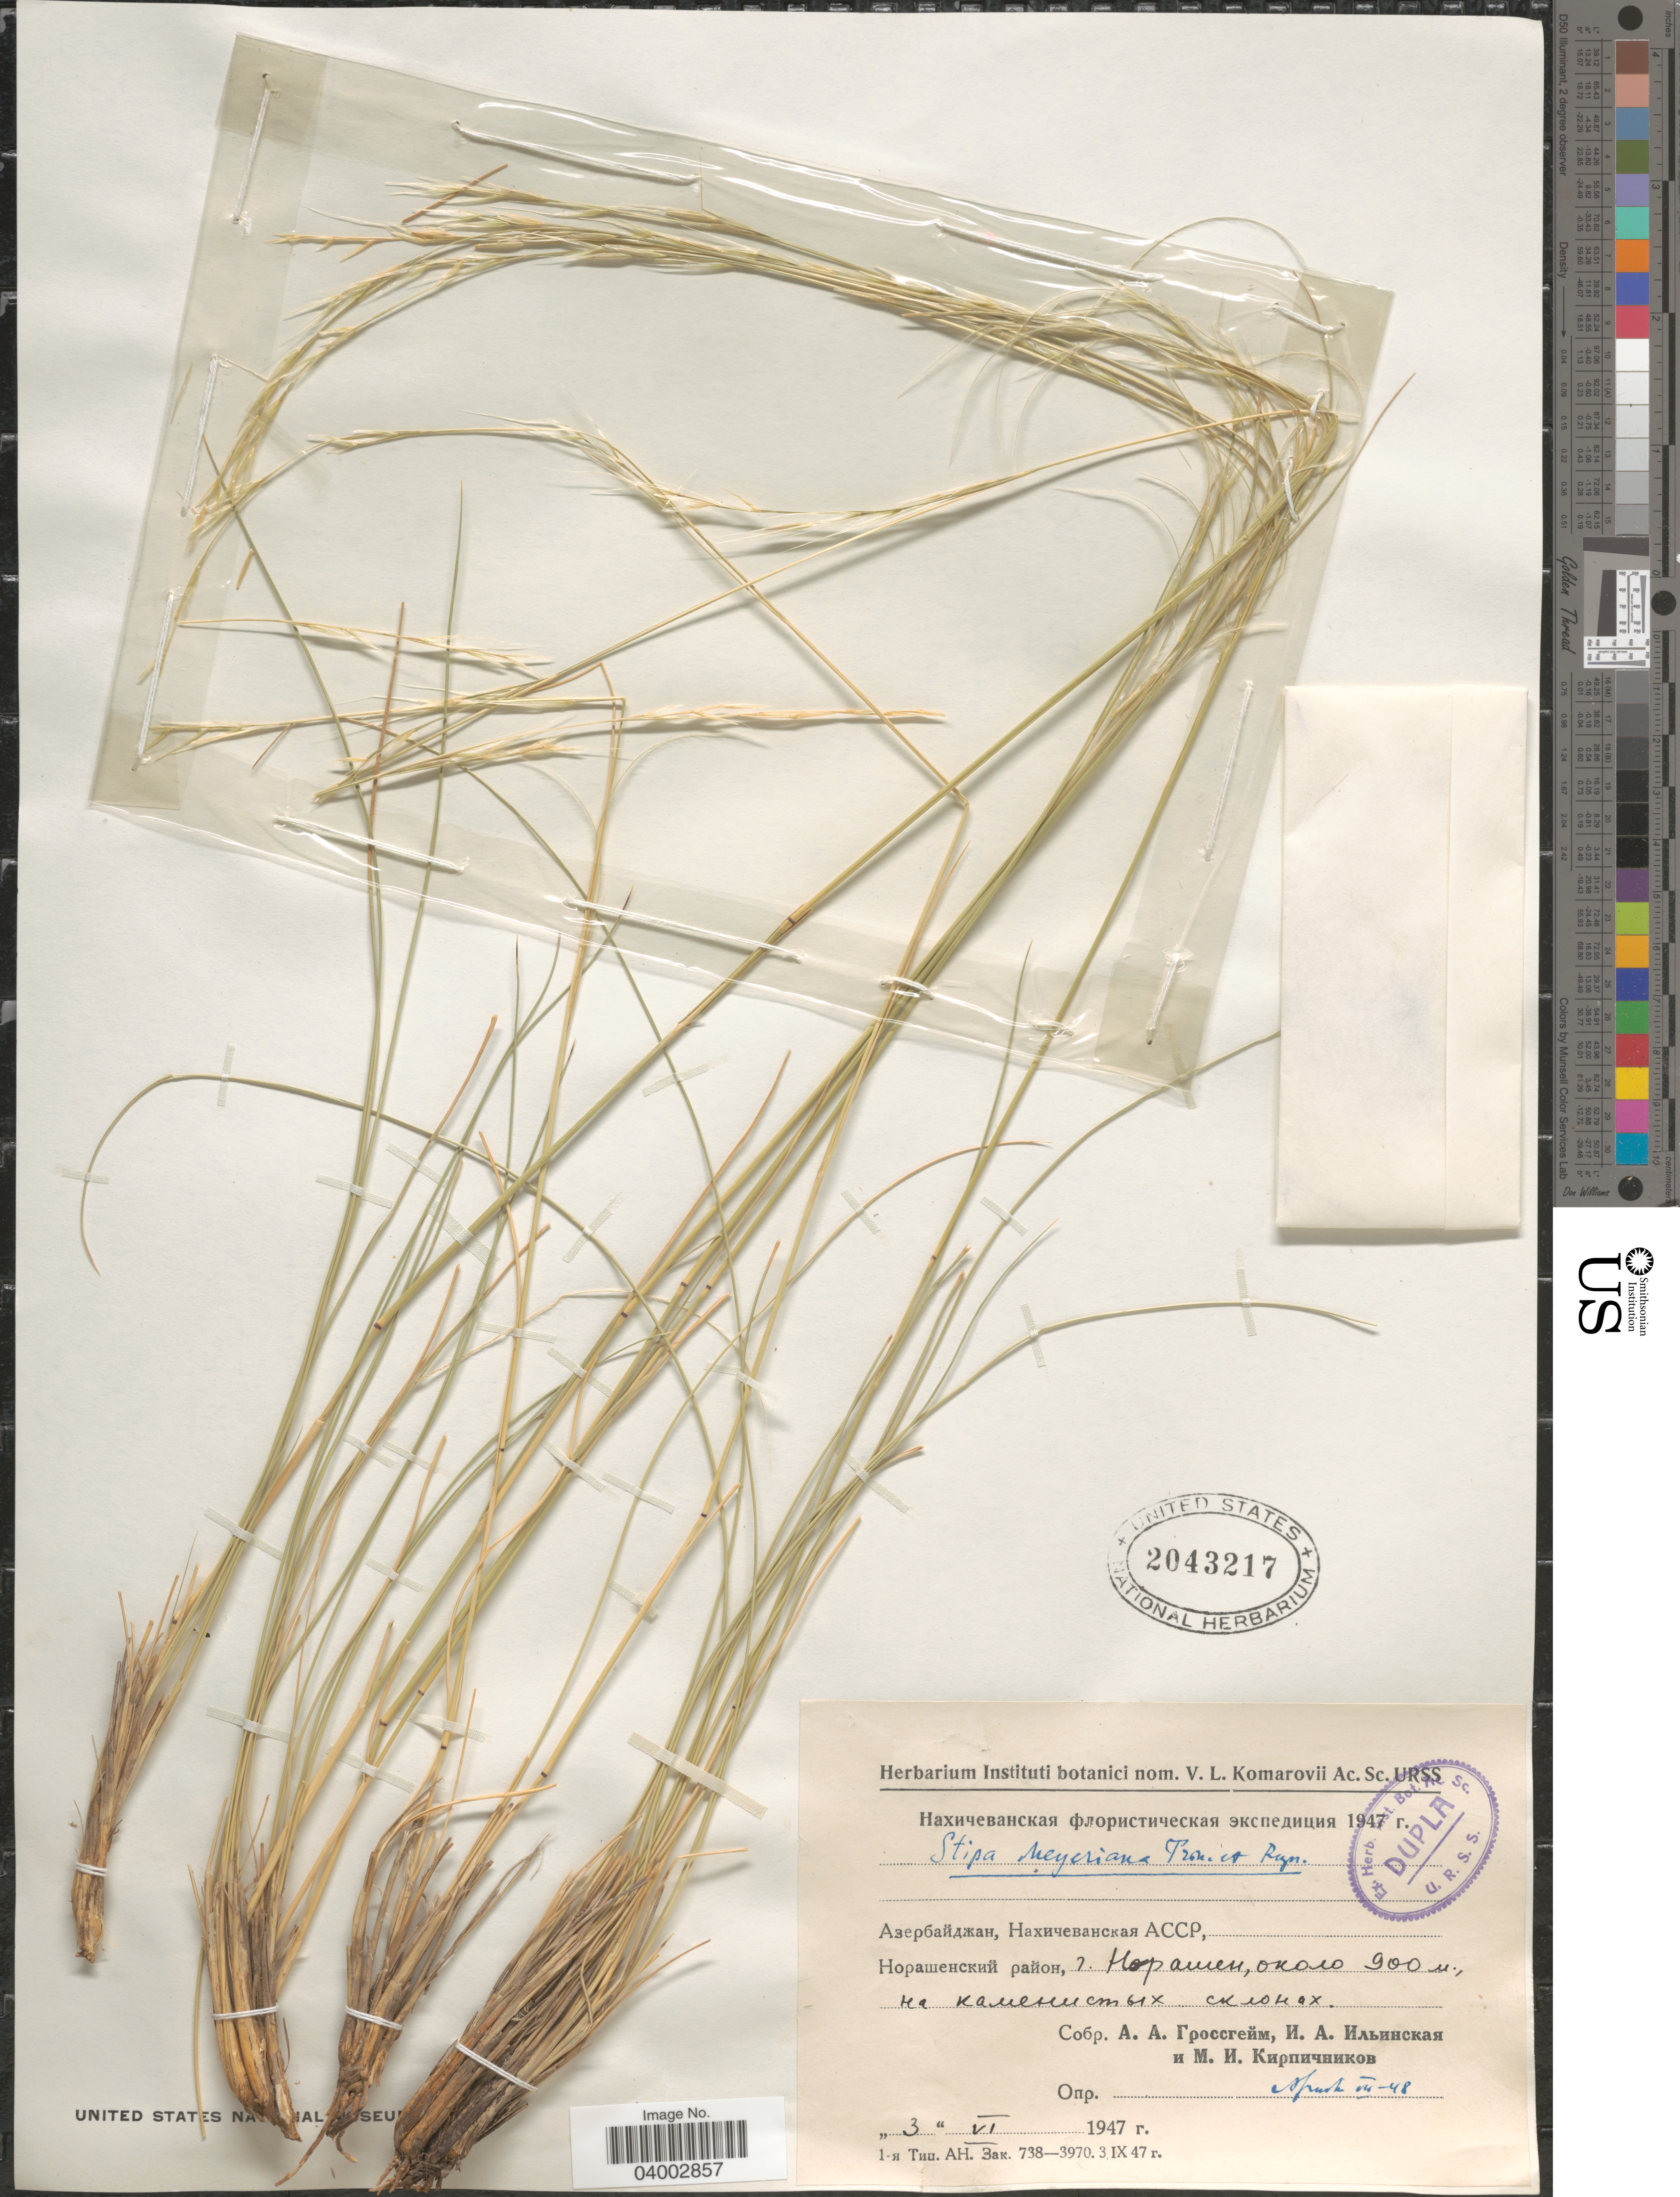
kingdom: Plantae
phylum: Tracheophyta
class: Liliopsida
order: Poales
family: Poaceae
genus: Stipa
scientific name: Stipa meyeriana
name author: (Trin. & Rupr.) Grossh.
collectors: A. Grossgeim, I. Ilinskaya & M. Kirpichnikov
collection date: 1947-06-03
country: Azerbaijan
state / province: Nakhchivan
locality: Norashen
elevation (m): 900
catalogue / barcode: US 2043217